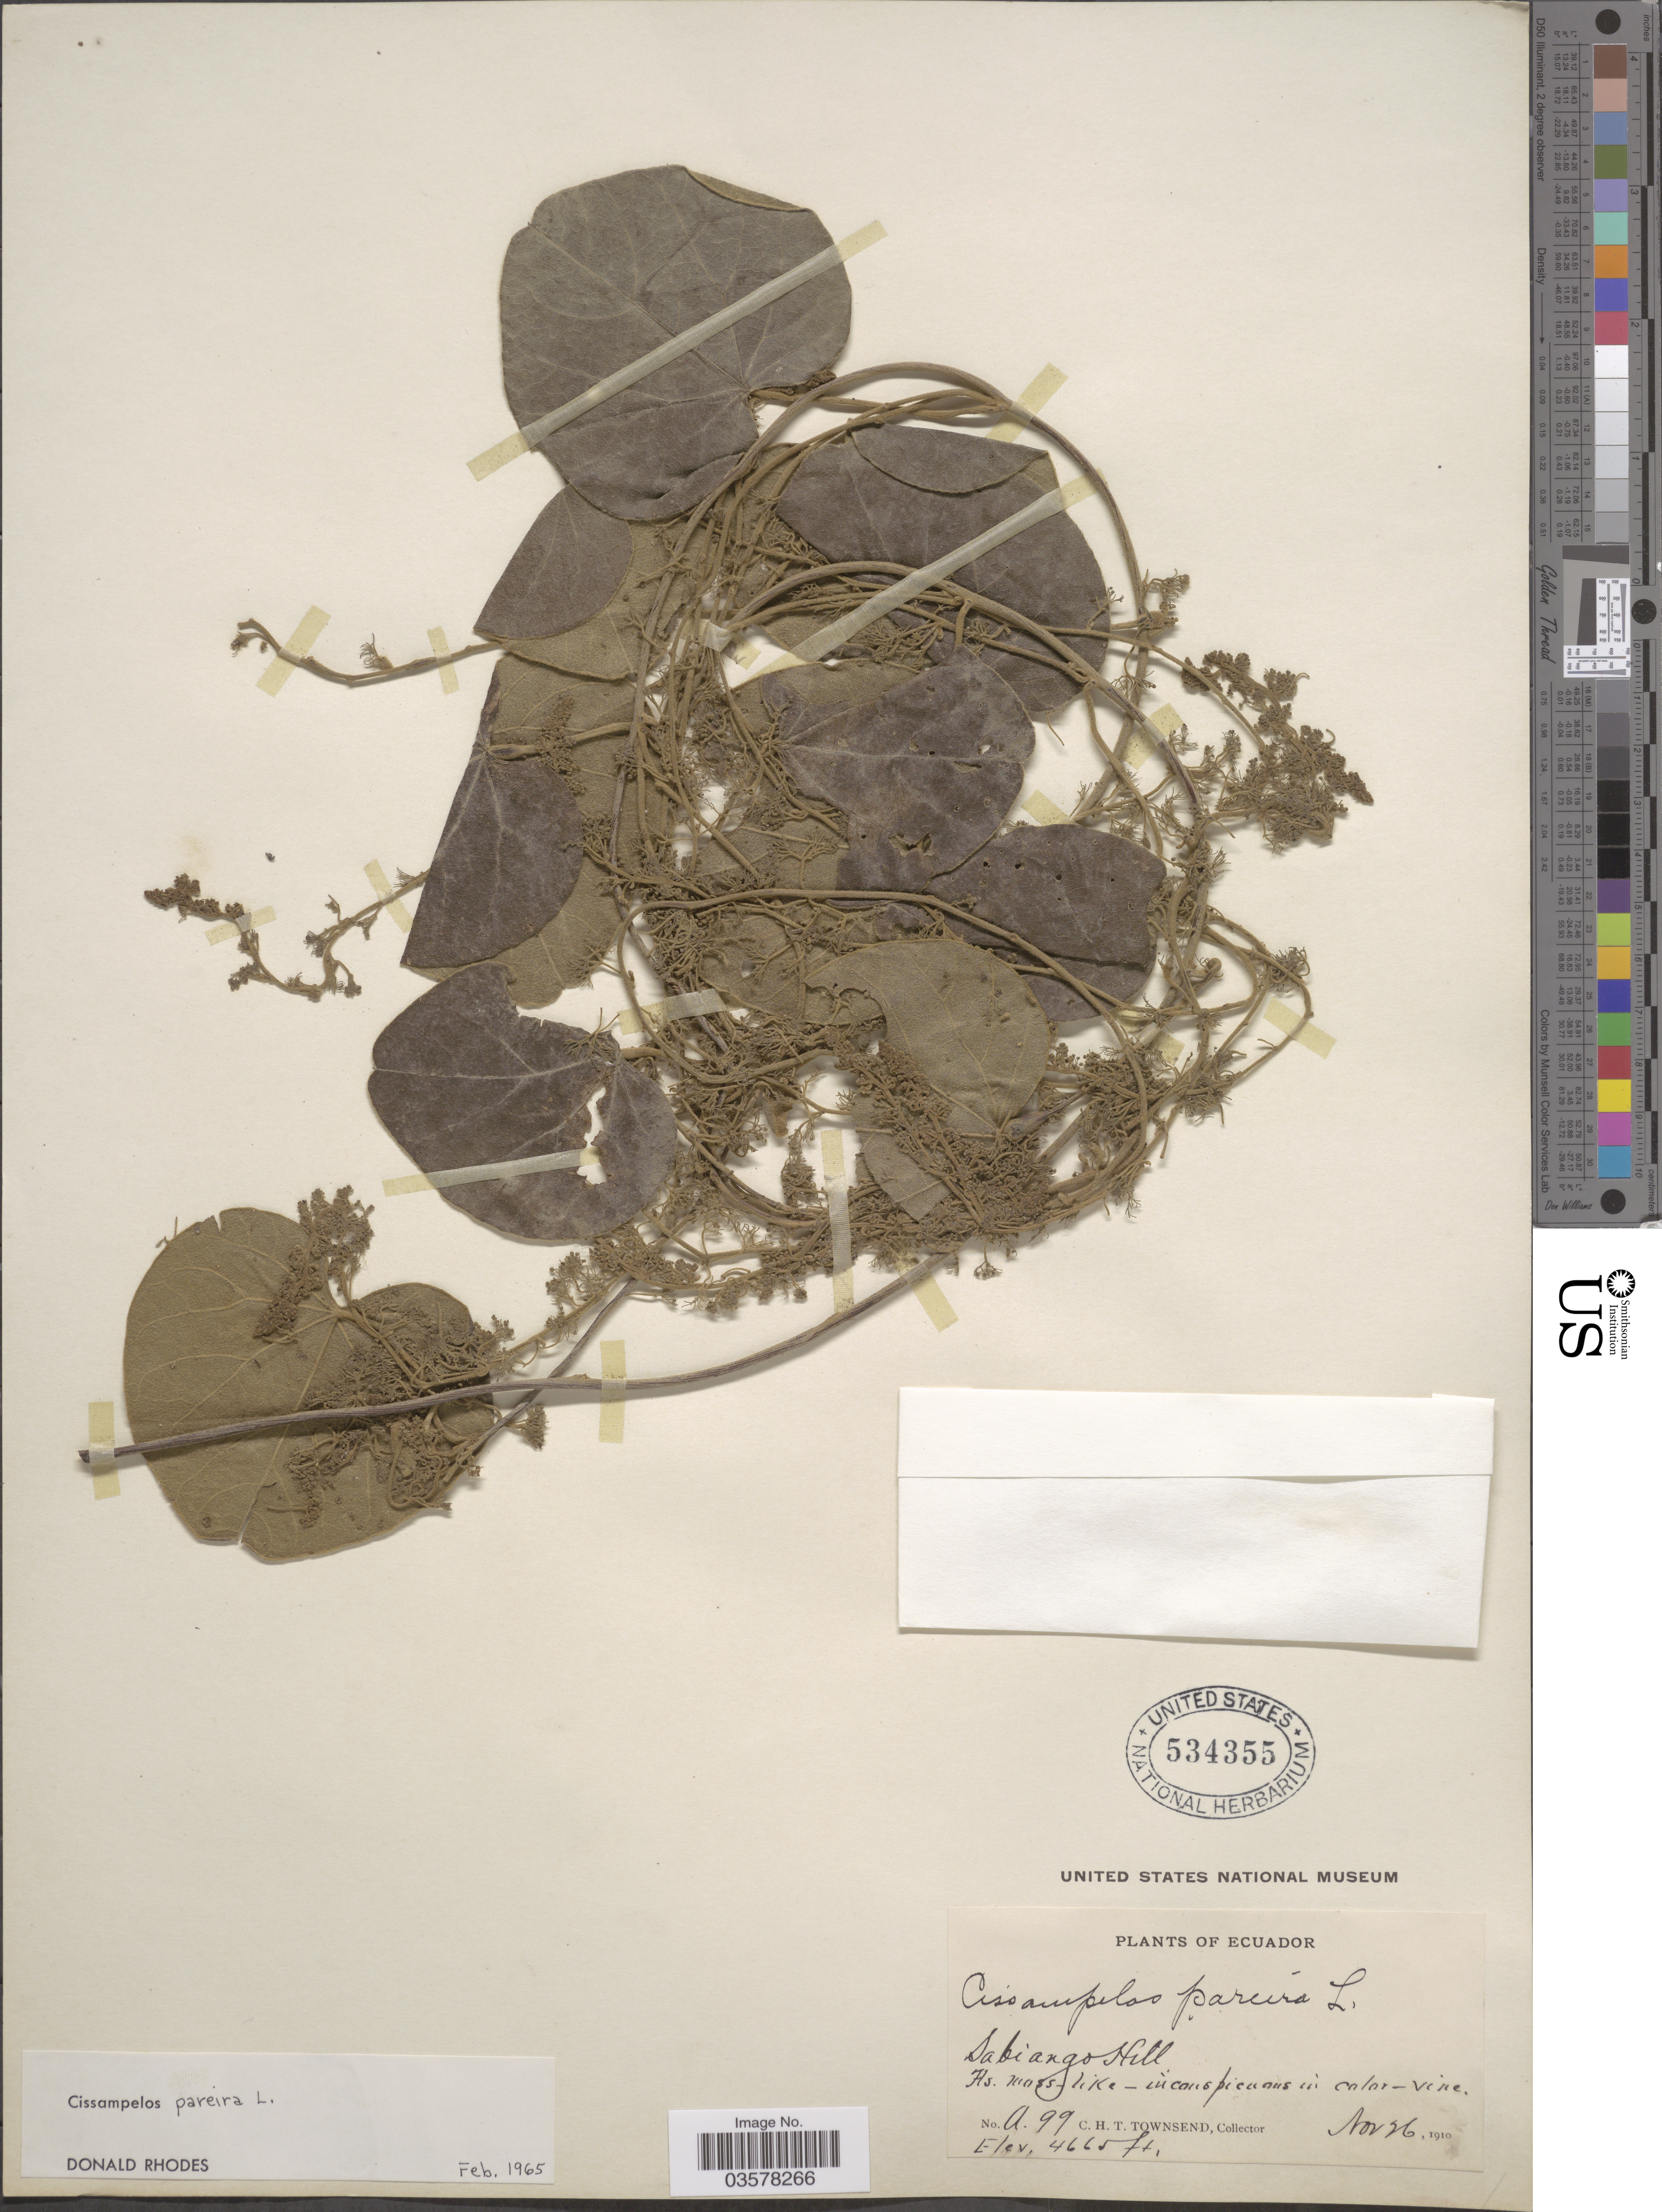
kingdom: Plantae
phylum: Tracheophyta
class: Magnoliopsida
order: Ranunculales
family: Menispermaceae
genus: Cissampelos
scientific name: Cissampelos pareira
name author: L.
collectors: C. H. T. Townsend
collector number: A 99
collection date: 1910-11-26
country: Ecuador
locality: Sabiango Hill.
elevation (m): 1422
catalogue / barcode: US 534355